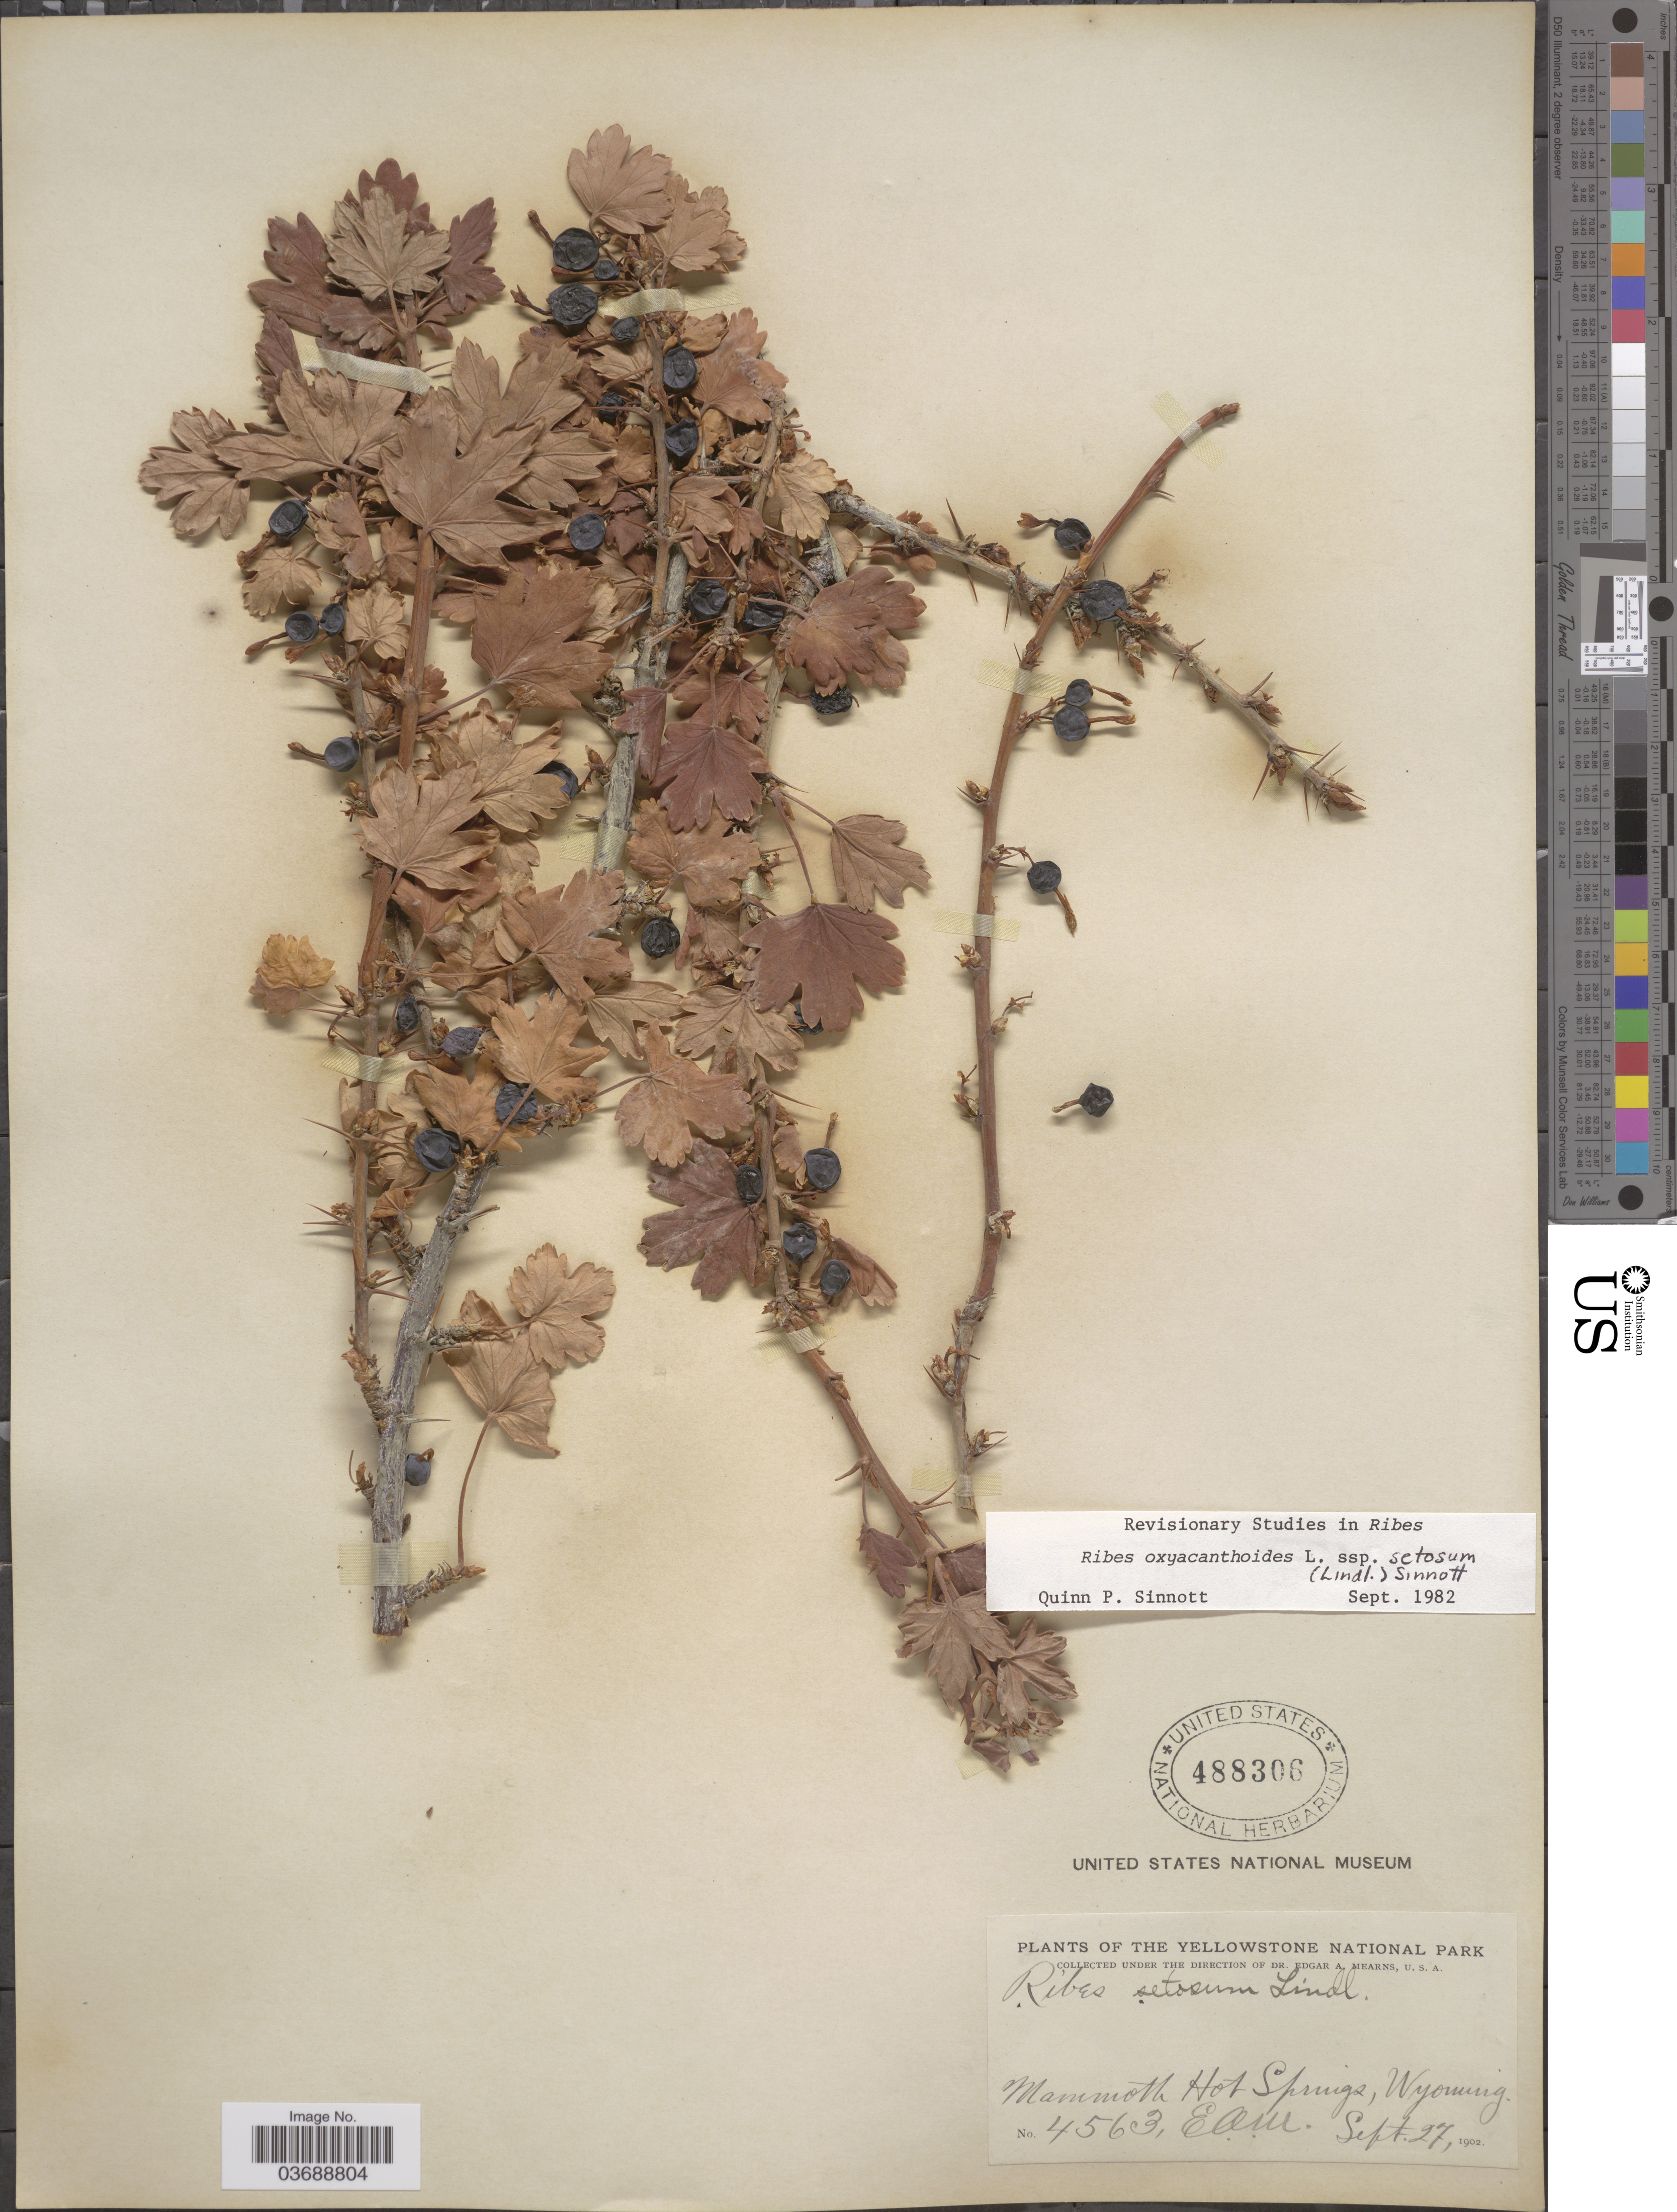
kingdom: Plantae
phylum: Tracheophyta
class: Magnoliopsida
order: Saxifragales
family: Grossulariaceae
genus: Ribes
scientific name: Ribes oxyacanthoides subsp. setosum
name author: (Lindl.) Q.P. Sinnott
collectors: E. A. Mearns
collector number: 4563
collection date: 1902-09-27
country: United States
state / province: Wyoming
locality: The Yellowstone National Park. Mammoth Hot Springs.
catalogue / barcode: US 488306